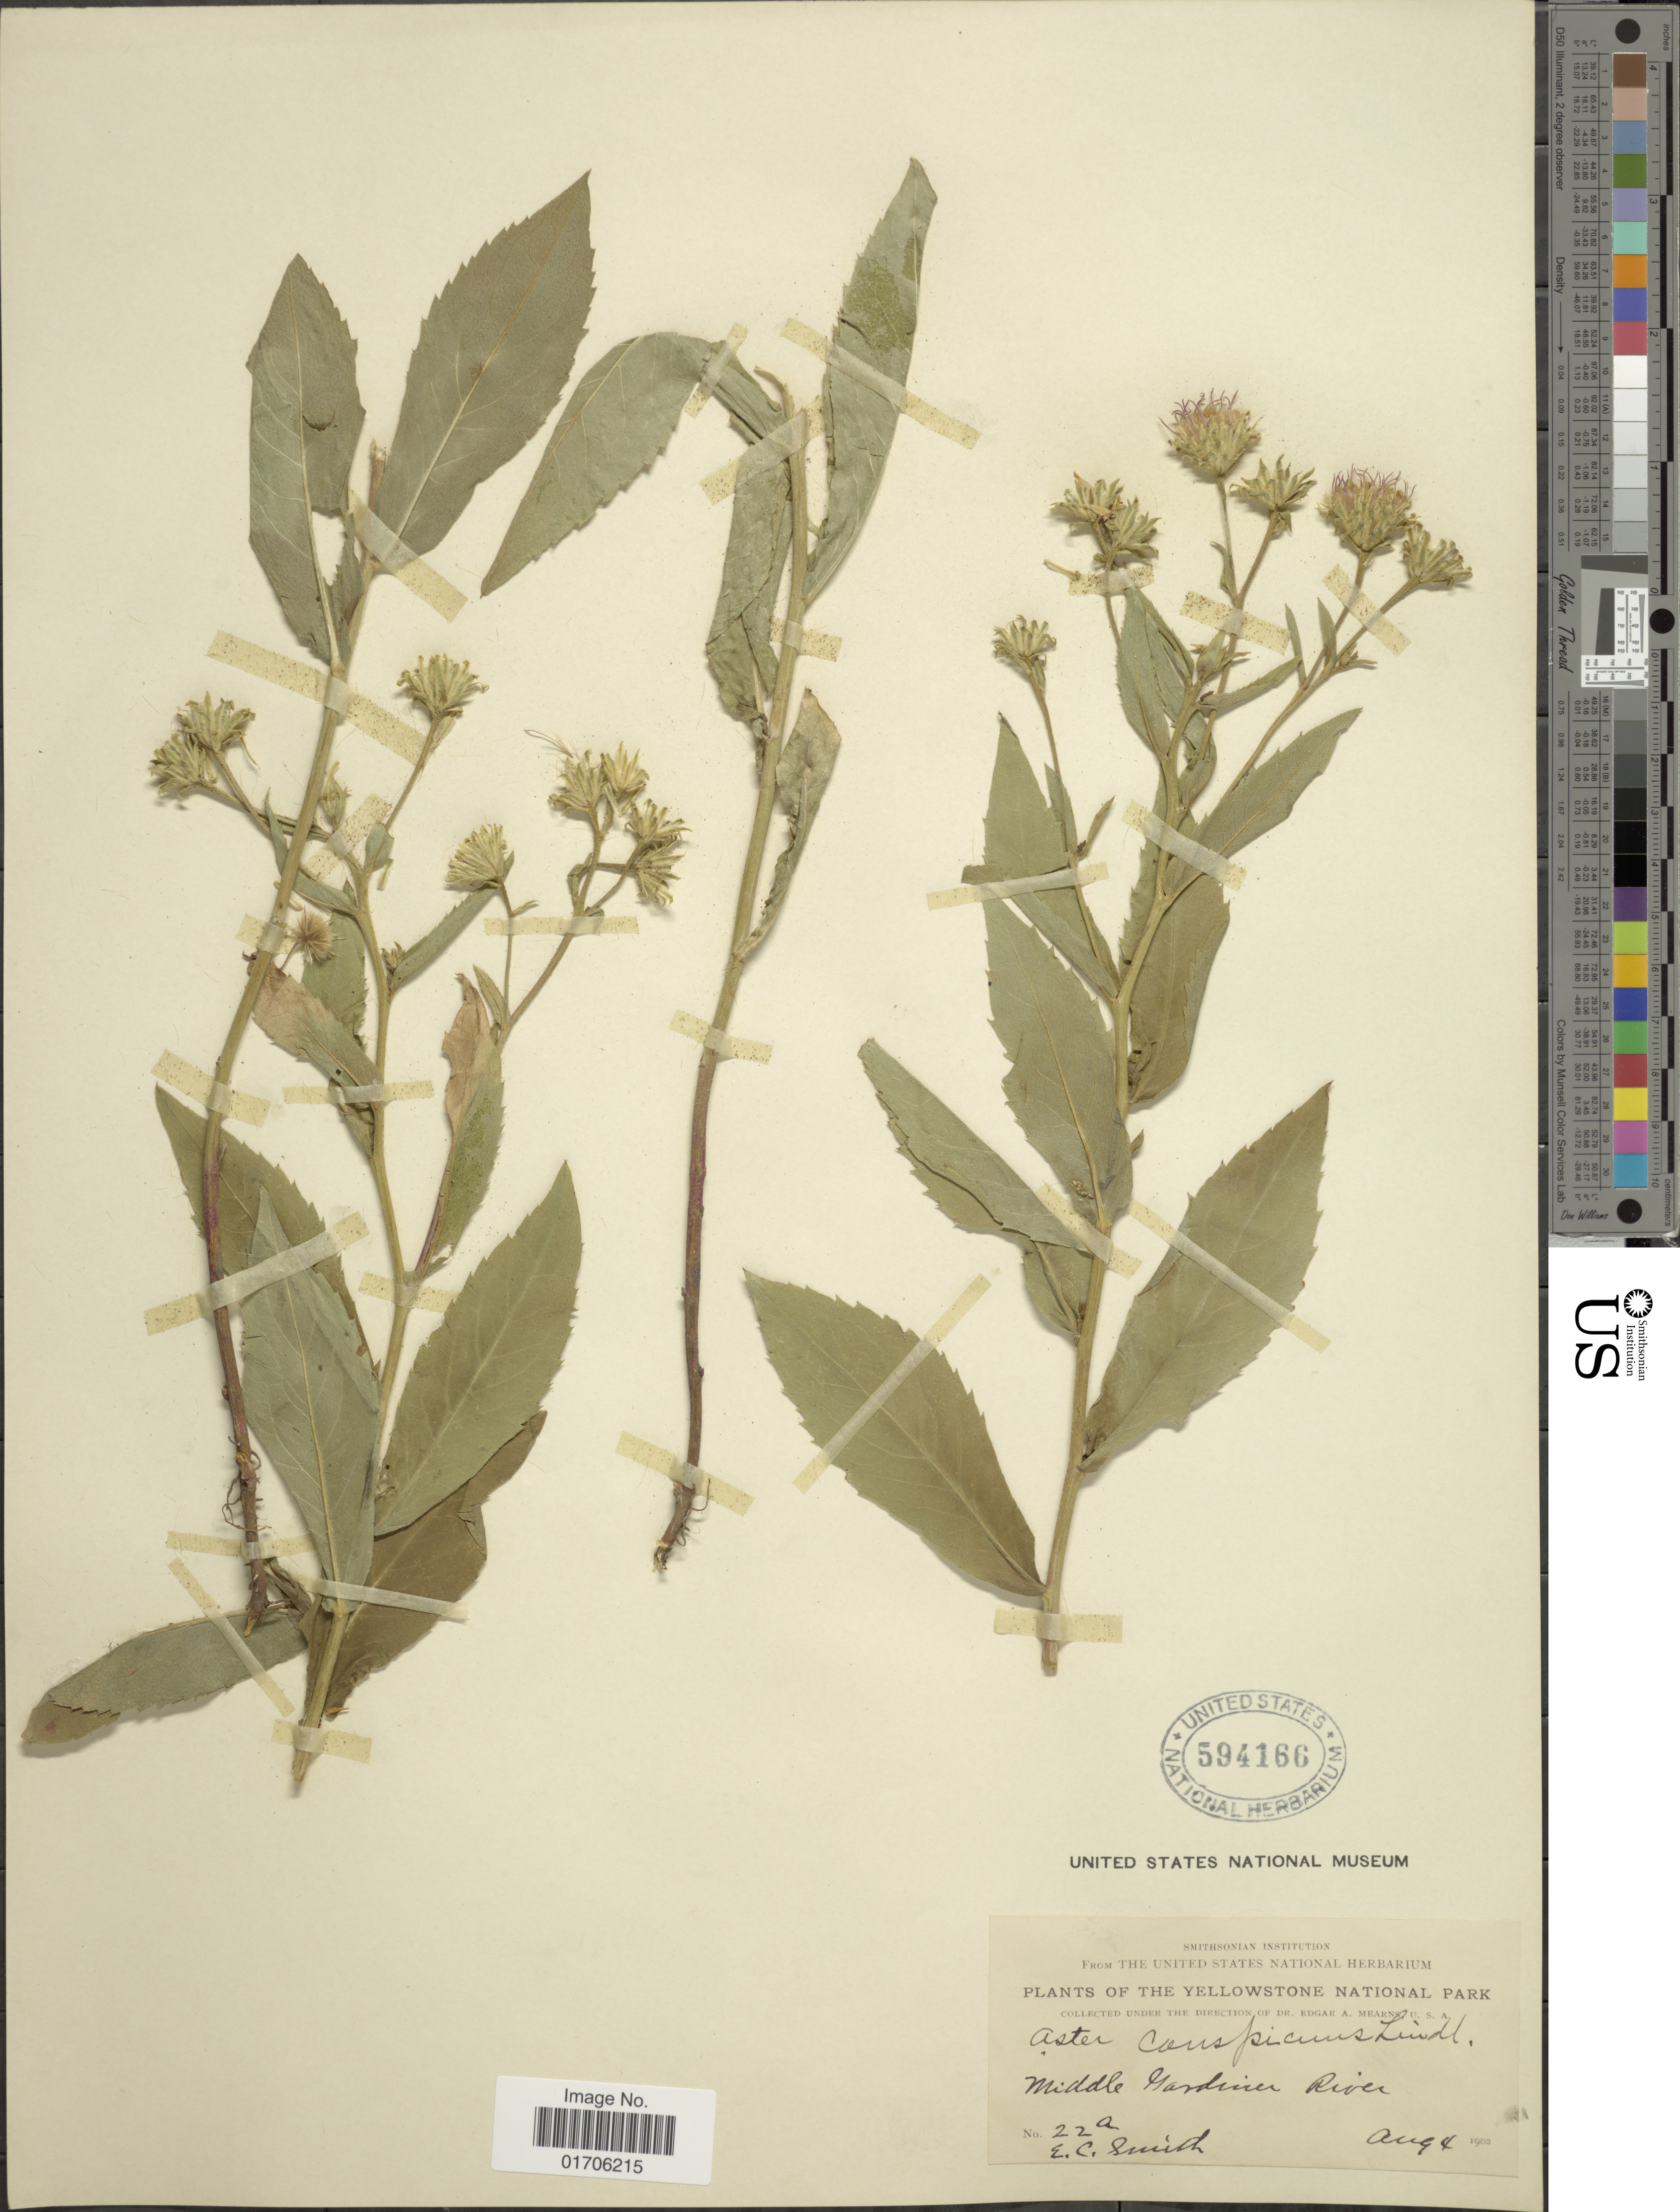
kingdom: Plantae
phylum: Tracheophyta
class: Magnoliopsida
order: Asterales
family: Asteraceae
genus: Eurybia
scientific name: Eurybia conspicua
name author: (Lindl.) G.L. Nesom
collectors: E. Smith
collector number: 22a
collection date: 1902-08-04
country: United States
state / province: Montana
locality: Yellowstone National Park. Middle Gardiner River.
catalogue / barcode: US 594166